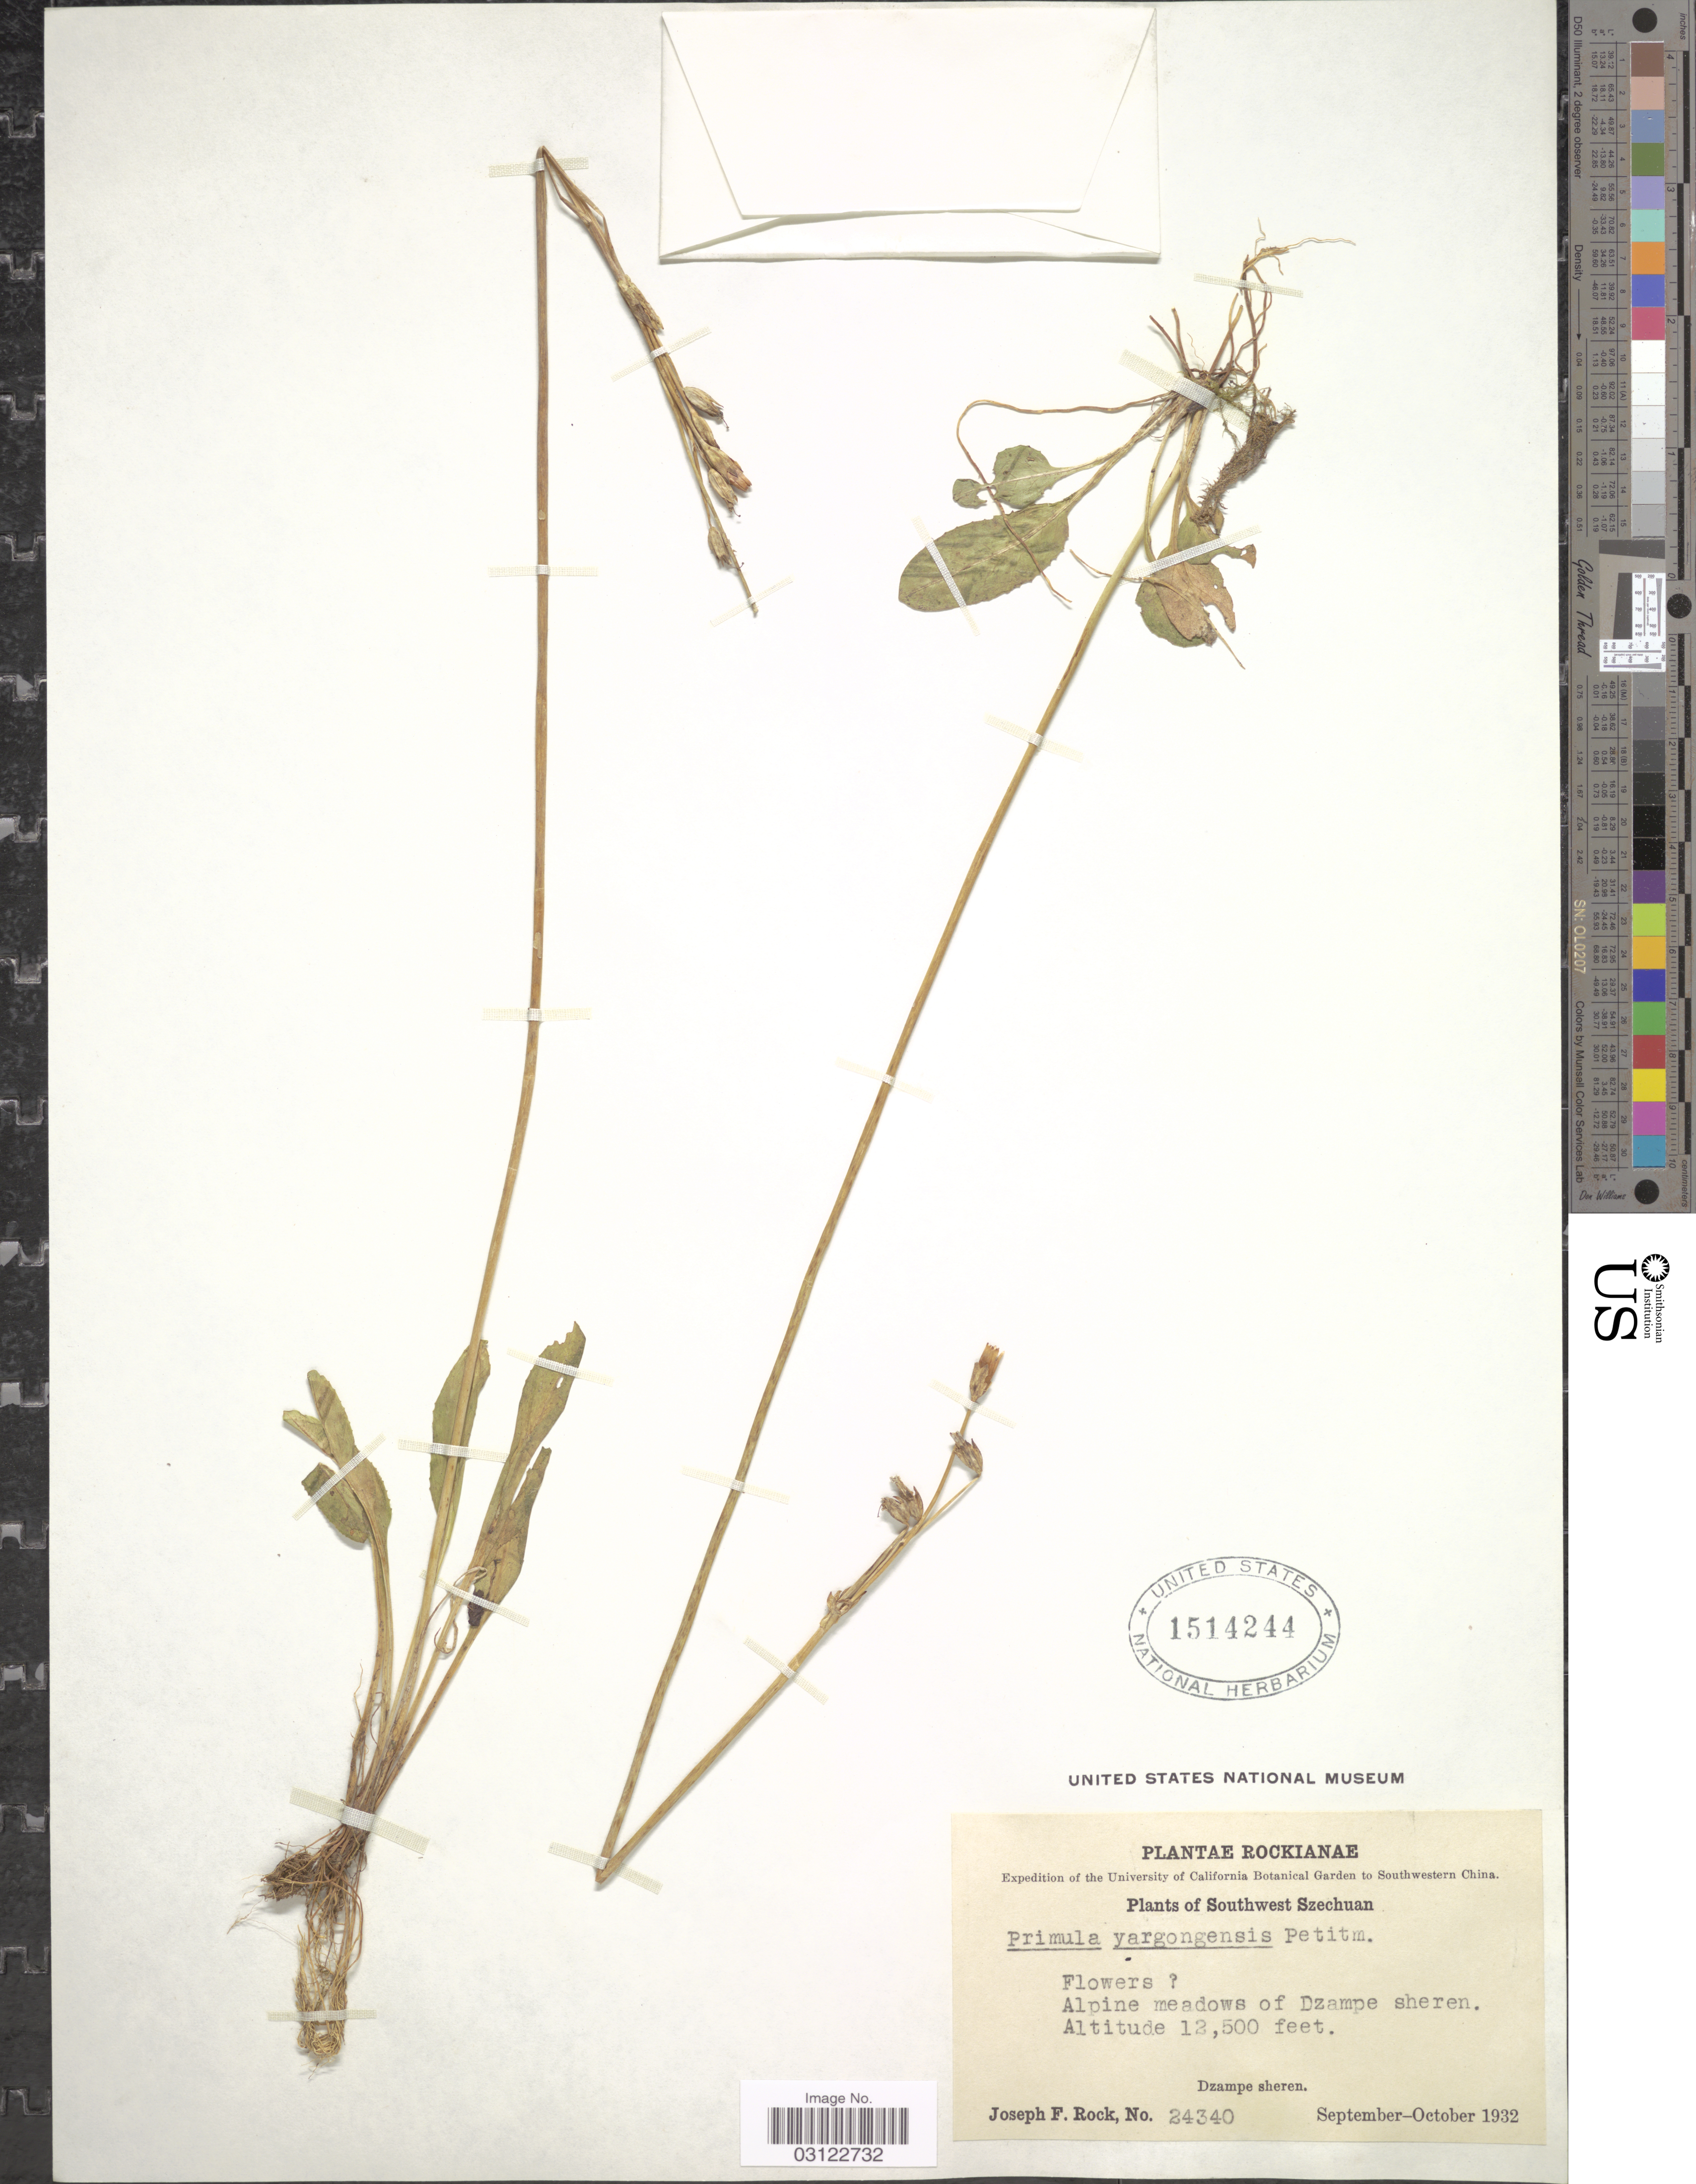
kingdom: Plantae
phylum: Tracheophyta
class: Magnoliopsida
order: Ericales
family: Primulaceae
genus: Primula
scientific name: Primula yargongensis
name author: Petitm.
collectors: J. F. Rock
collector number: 24340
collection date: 1932-09/1932-10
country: China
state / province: Sichuan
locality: Southwestern China. Southwest Szechuan. Alpine meadows of Dzampe sheren. Dzampe sheren.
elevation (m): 3810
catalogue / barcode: US 1514244